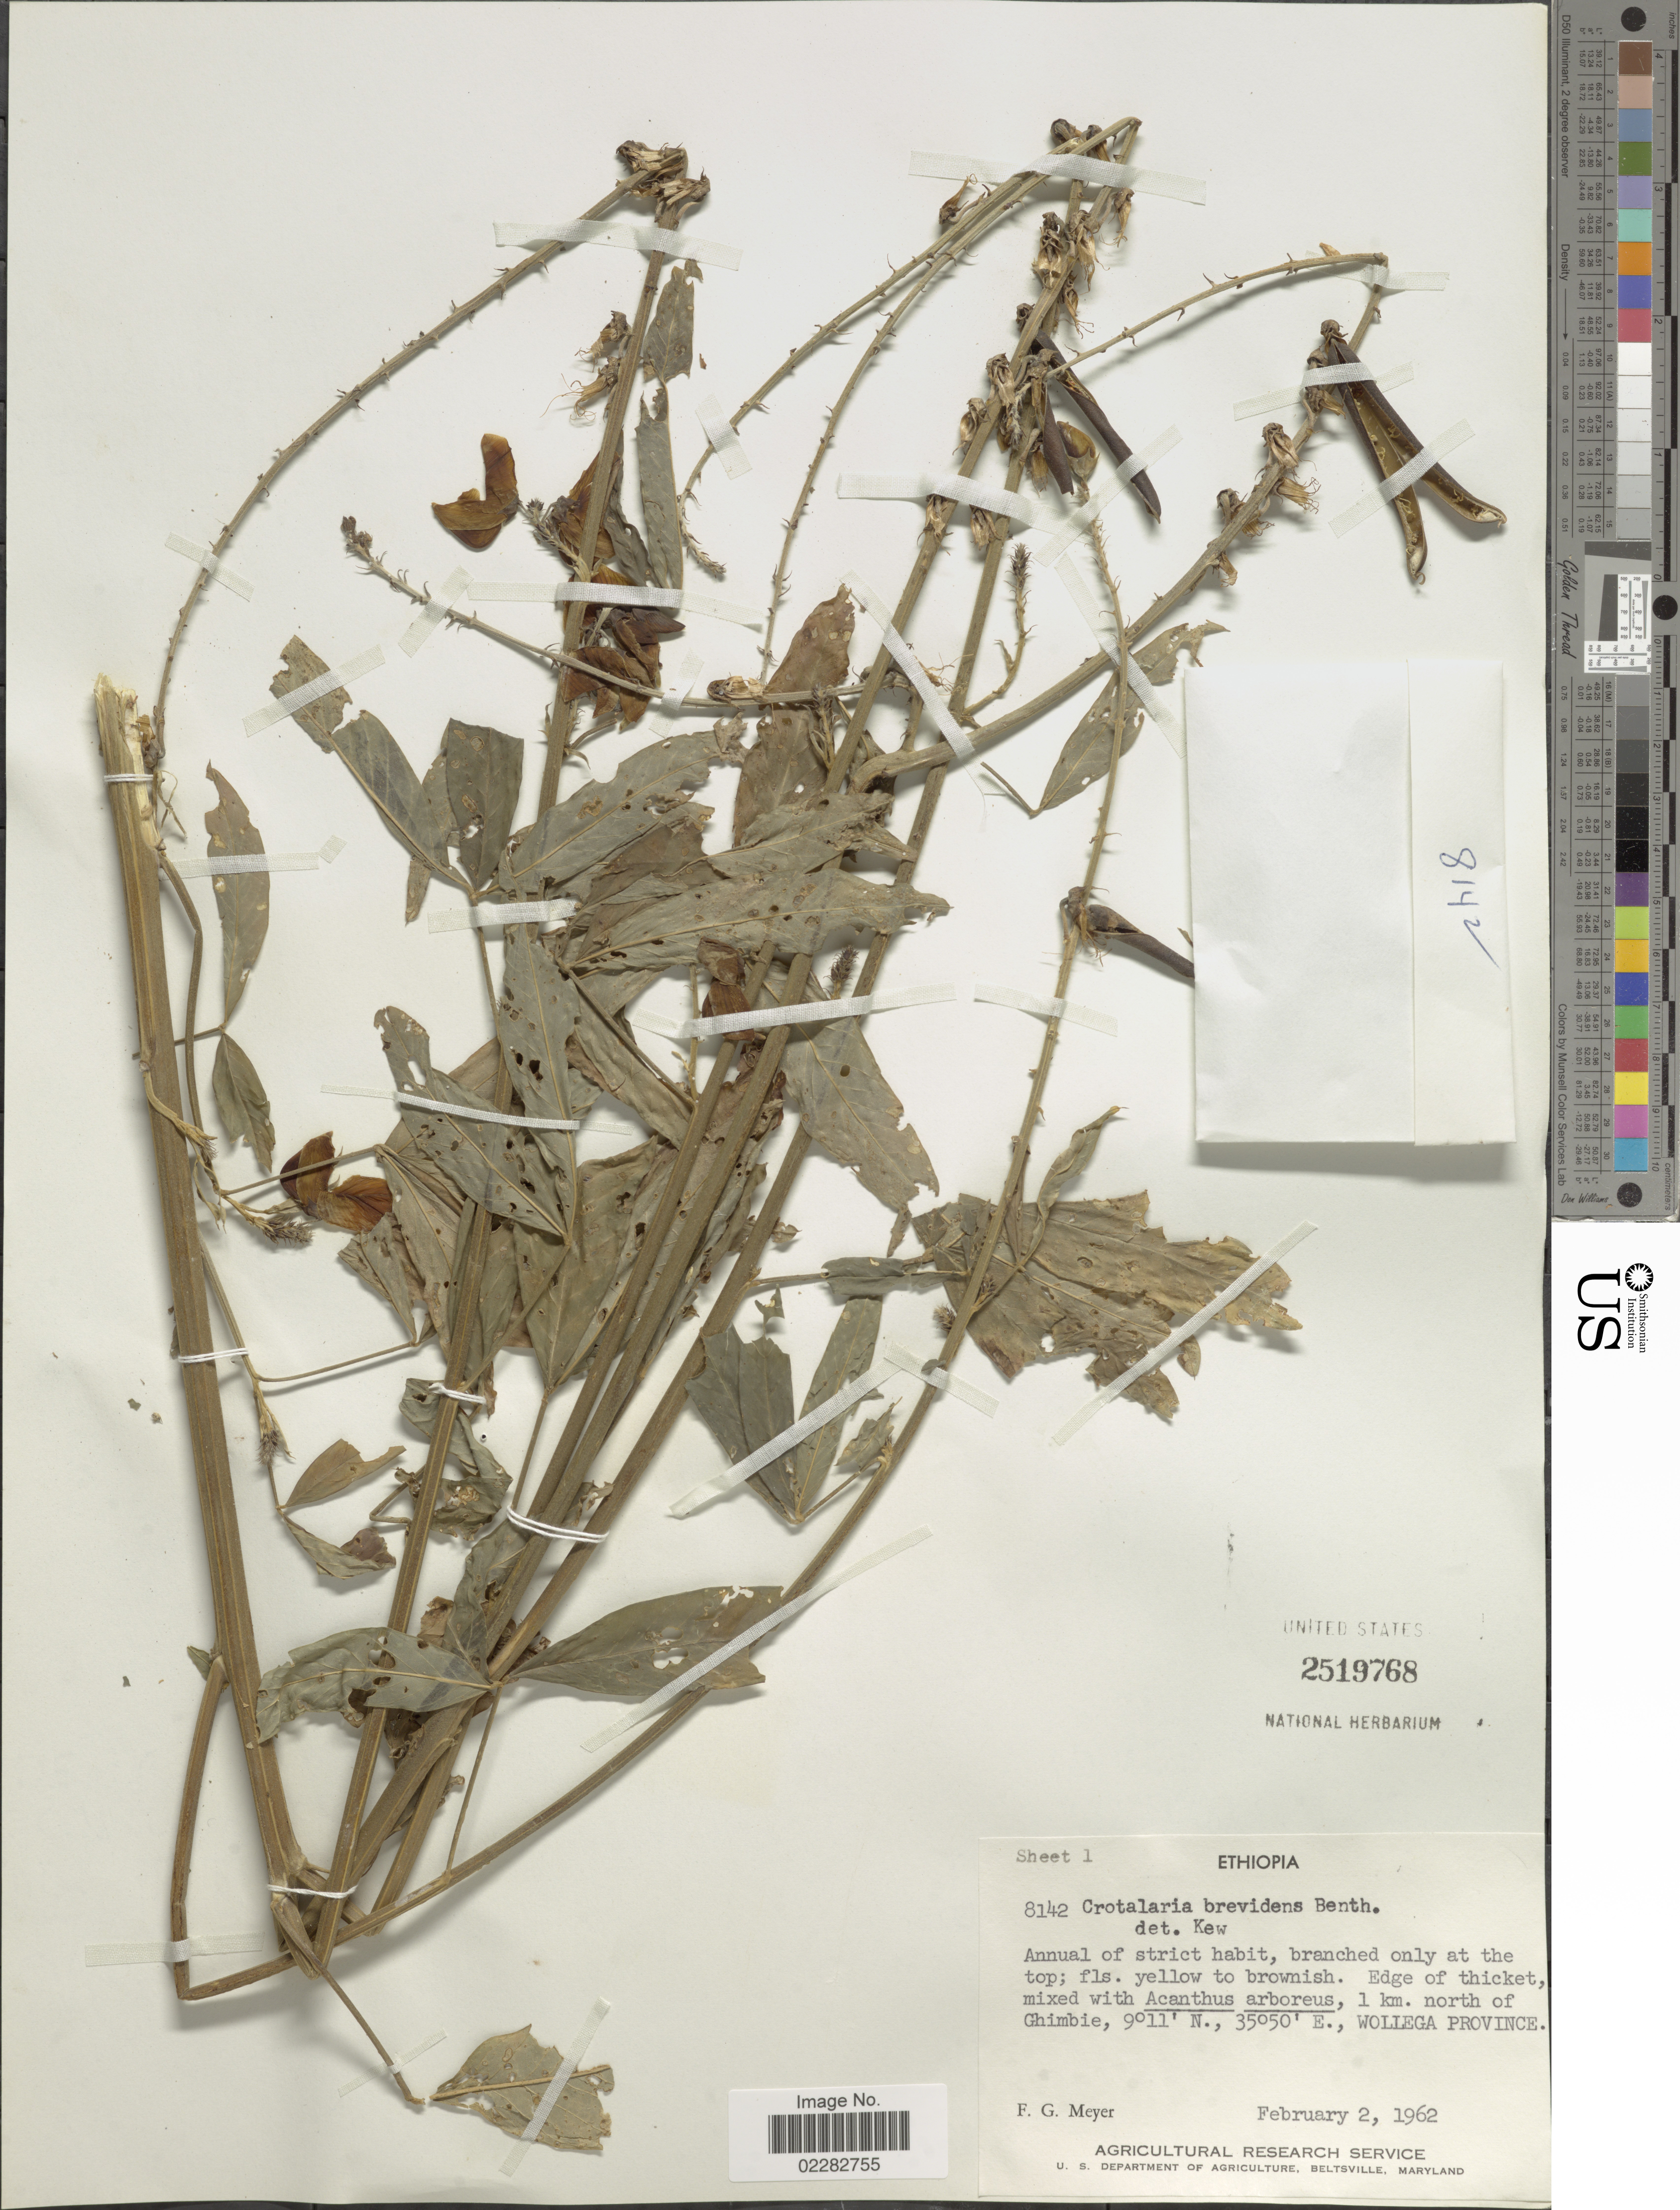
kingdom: Plantae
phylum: Tracheophyta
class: Magnoliopsida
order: Fabales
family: Fabaceae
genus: Crotalaria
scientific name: Crotalaria brevidens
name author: Benth.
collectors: F. G. Meyer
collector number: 8142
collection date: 1962-02-02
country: Ethiopia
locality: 1 km. north of Ghimbie, Wollega Province.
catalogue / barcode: US 2519768